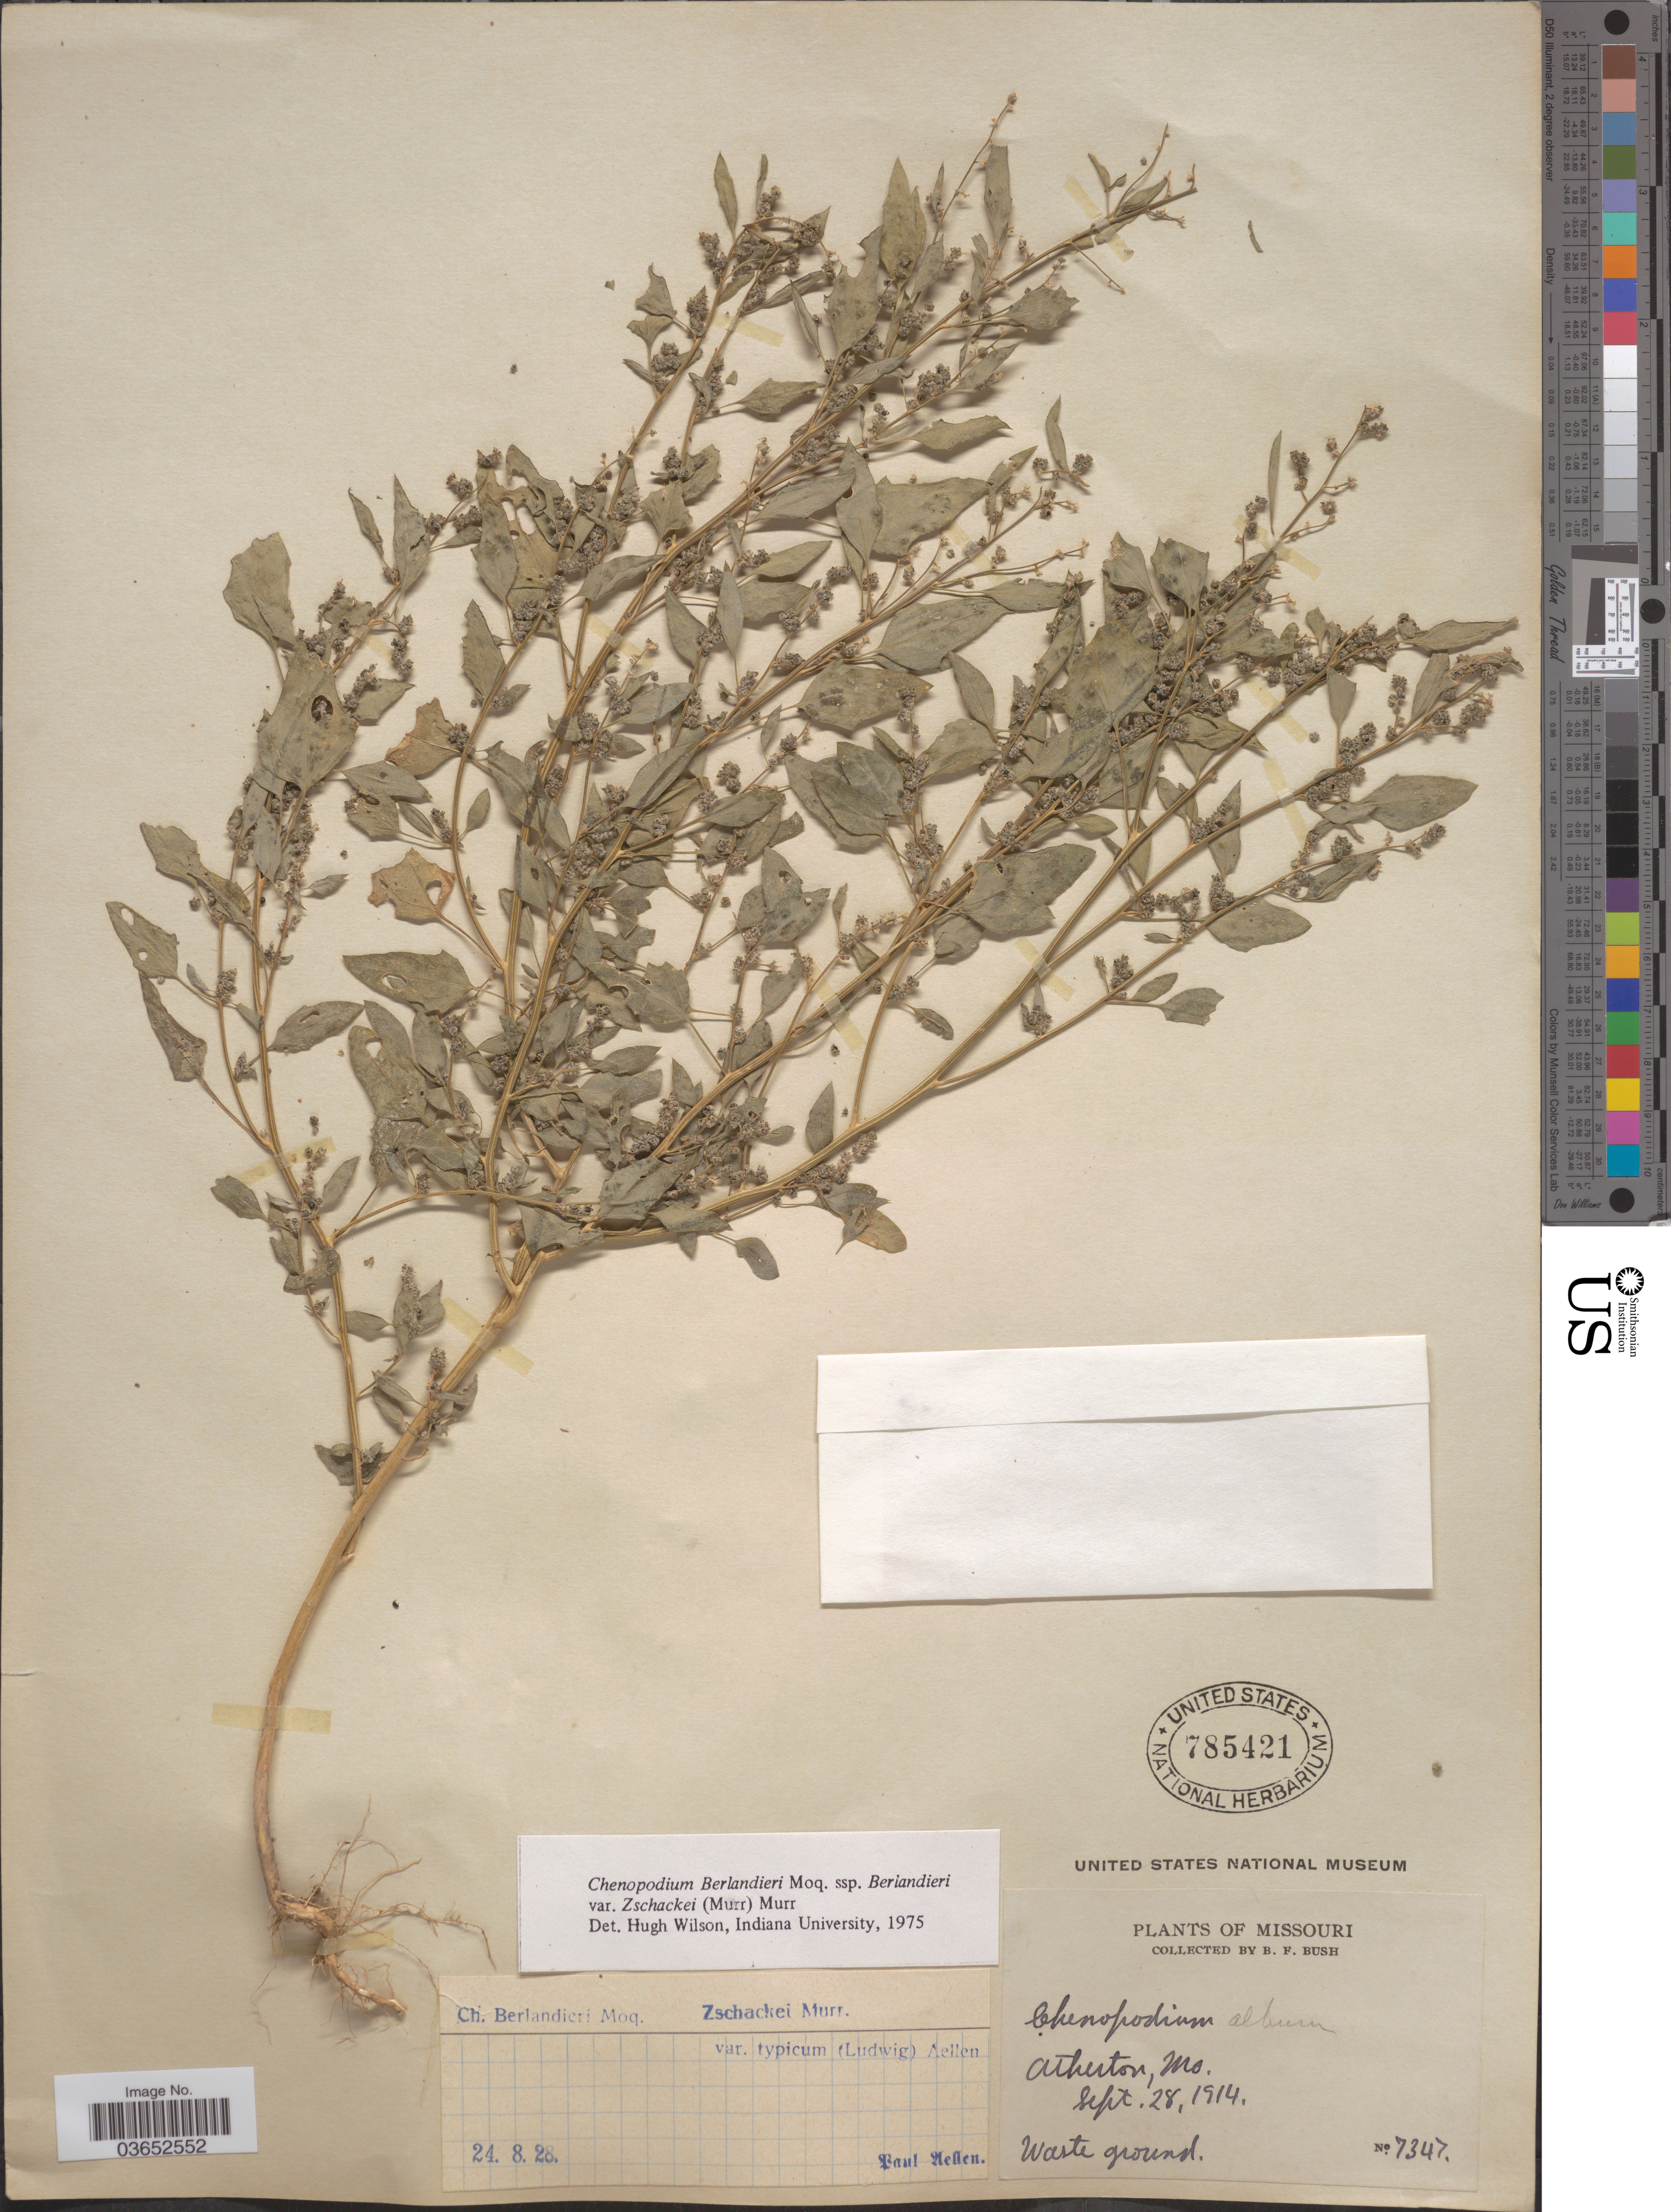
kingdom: Plantae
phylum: Tracheophyta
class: Magnoliopsida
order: Caryophyllales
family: Amaranthaceae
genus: Chenopodium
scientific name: Chenopodium berlandieri var. typicum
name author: A. Ludw. ex Graebn.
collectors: B. F. Bush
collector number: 7347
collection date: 1914-09-28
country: United States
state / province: Missouri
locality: Atherton.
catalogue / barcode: US 785421